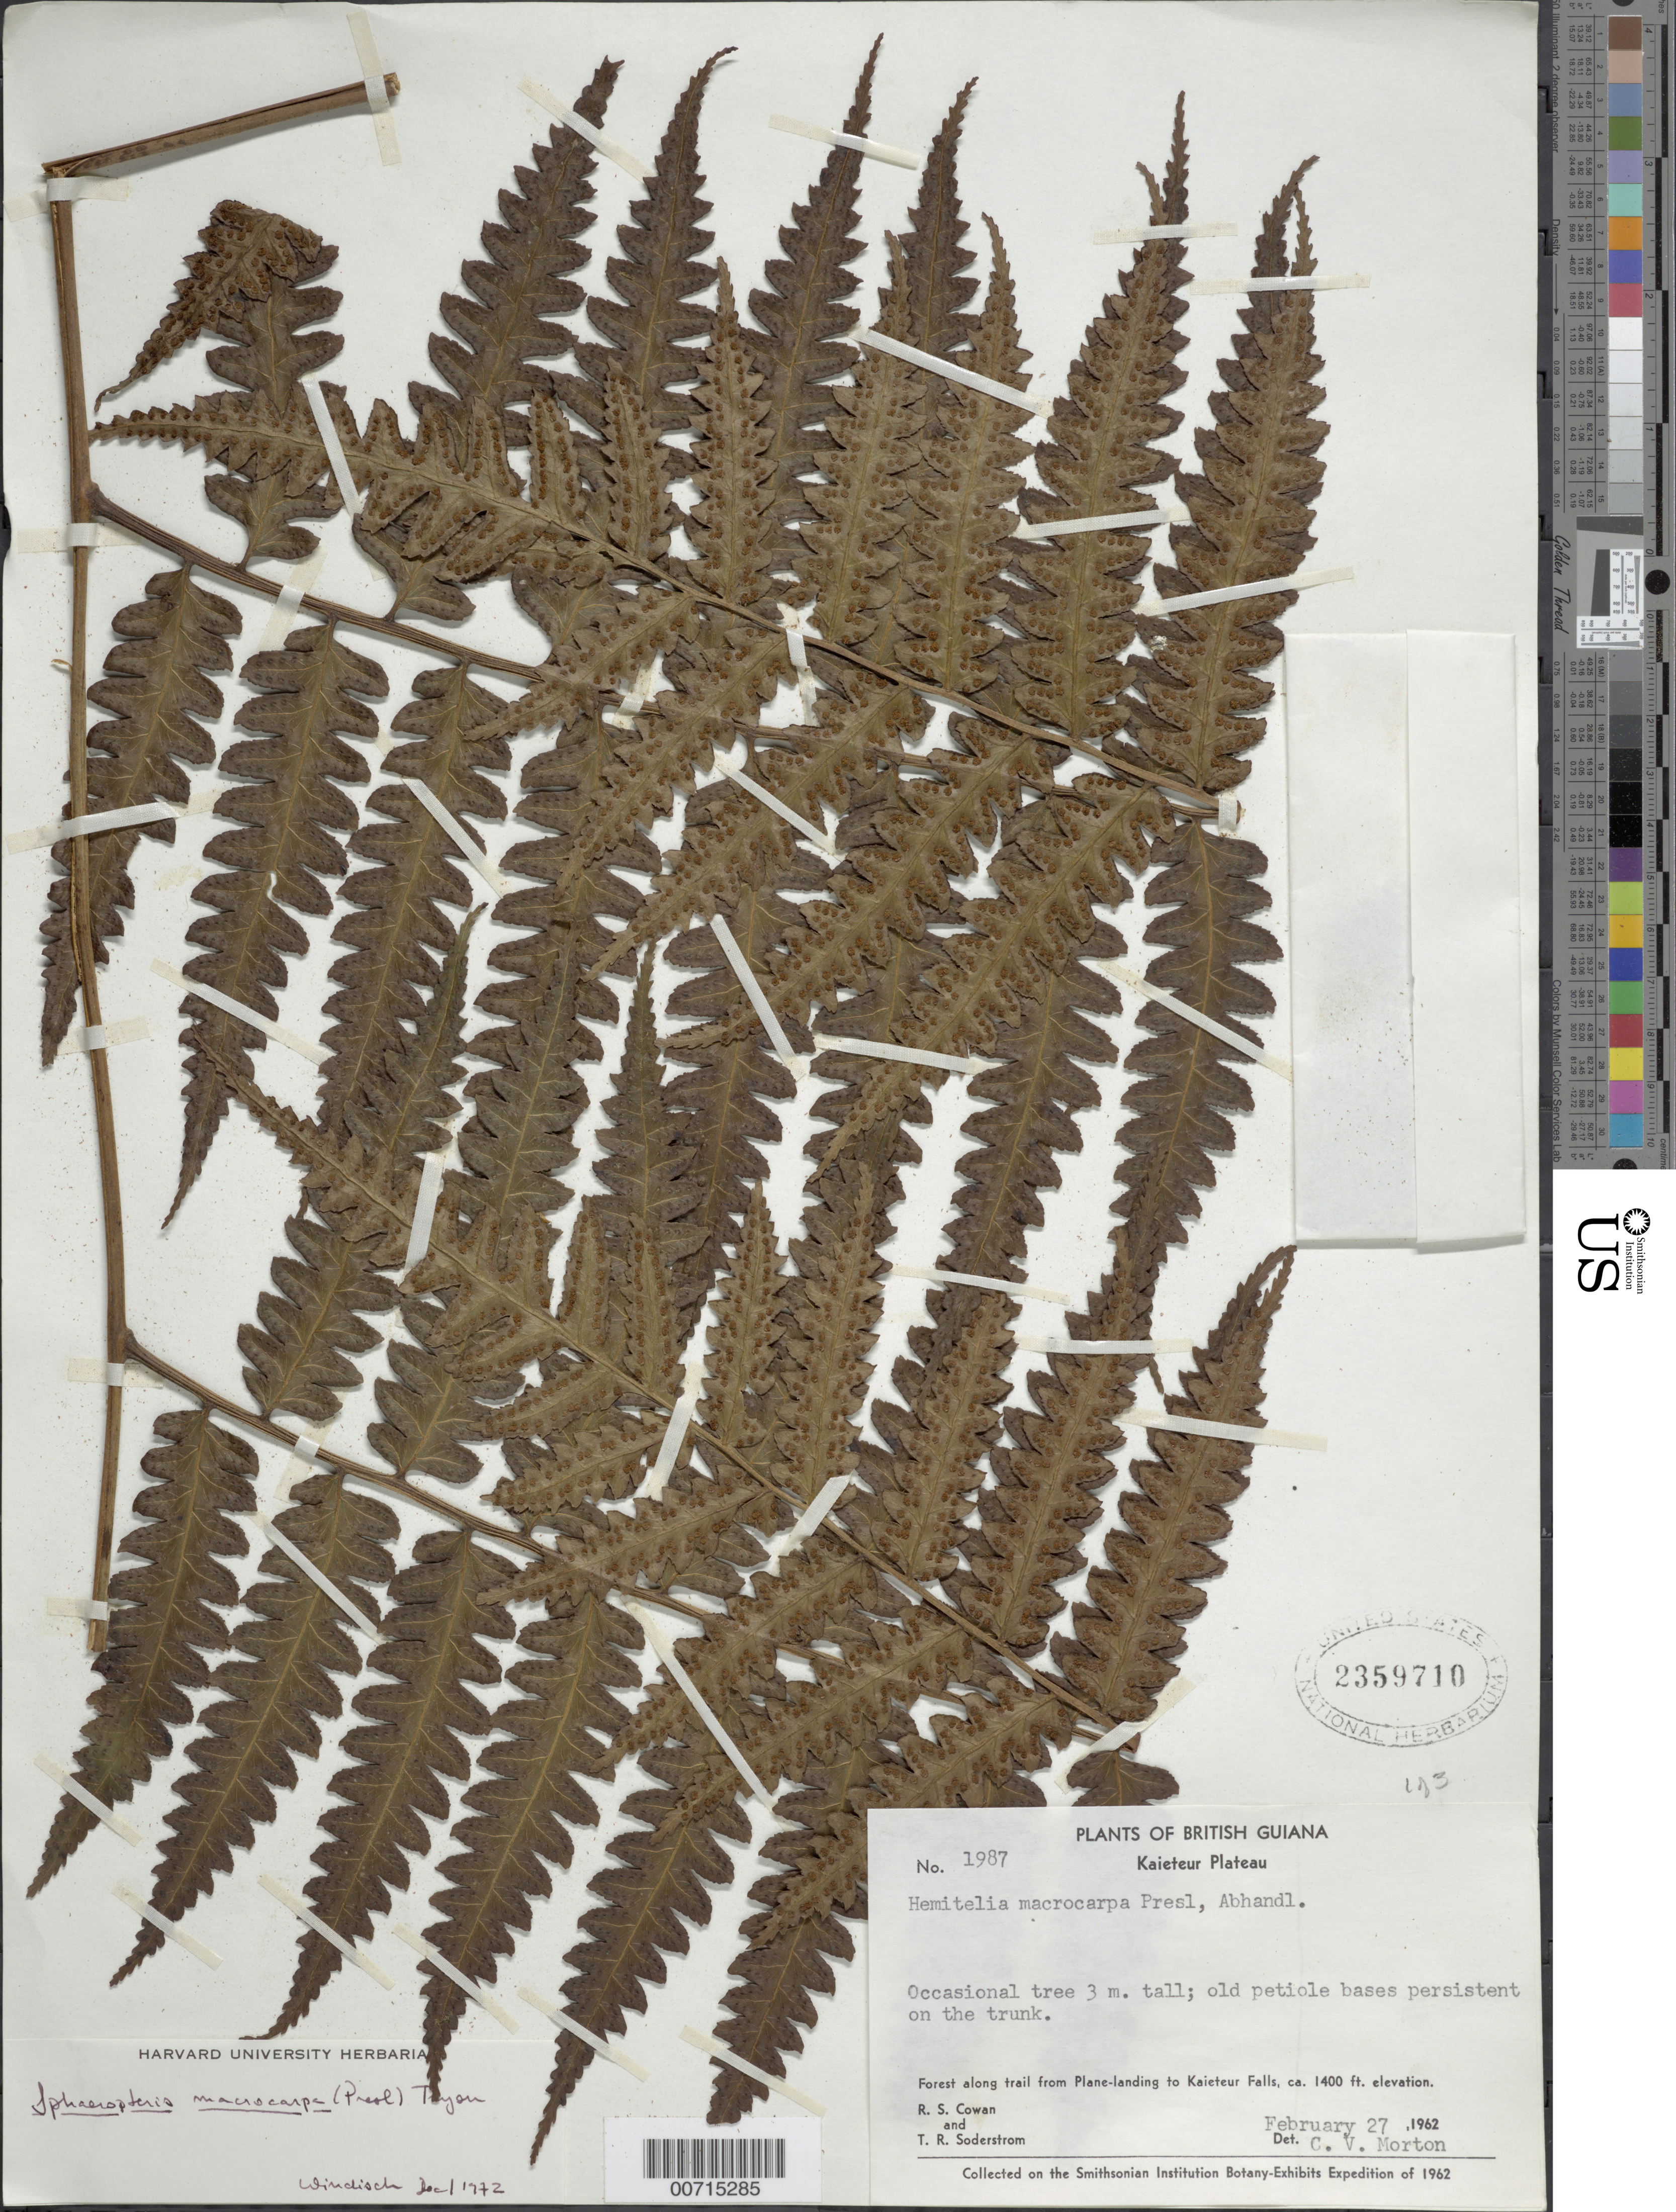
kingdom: Plantae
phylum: Tracheophyta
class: Polypodiopsida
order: Cyatheales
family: Cyatheaceae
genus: Cyathea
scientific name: Cyathea macrocarpa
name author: (C. Presl) Domin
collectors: R. S. Cowan & T. R. Soderstrom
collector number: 1987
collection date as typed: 27-Feb-62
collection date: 1962-02-27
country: Guyana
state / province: Potaro-Siparuni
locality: Kaieteur Plateau, along trail from plane landing to Kaieteur Falls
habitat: Forest along trail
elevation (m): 427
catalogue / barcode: US 2359710